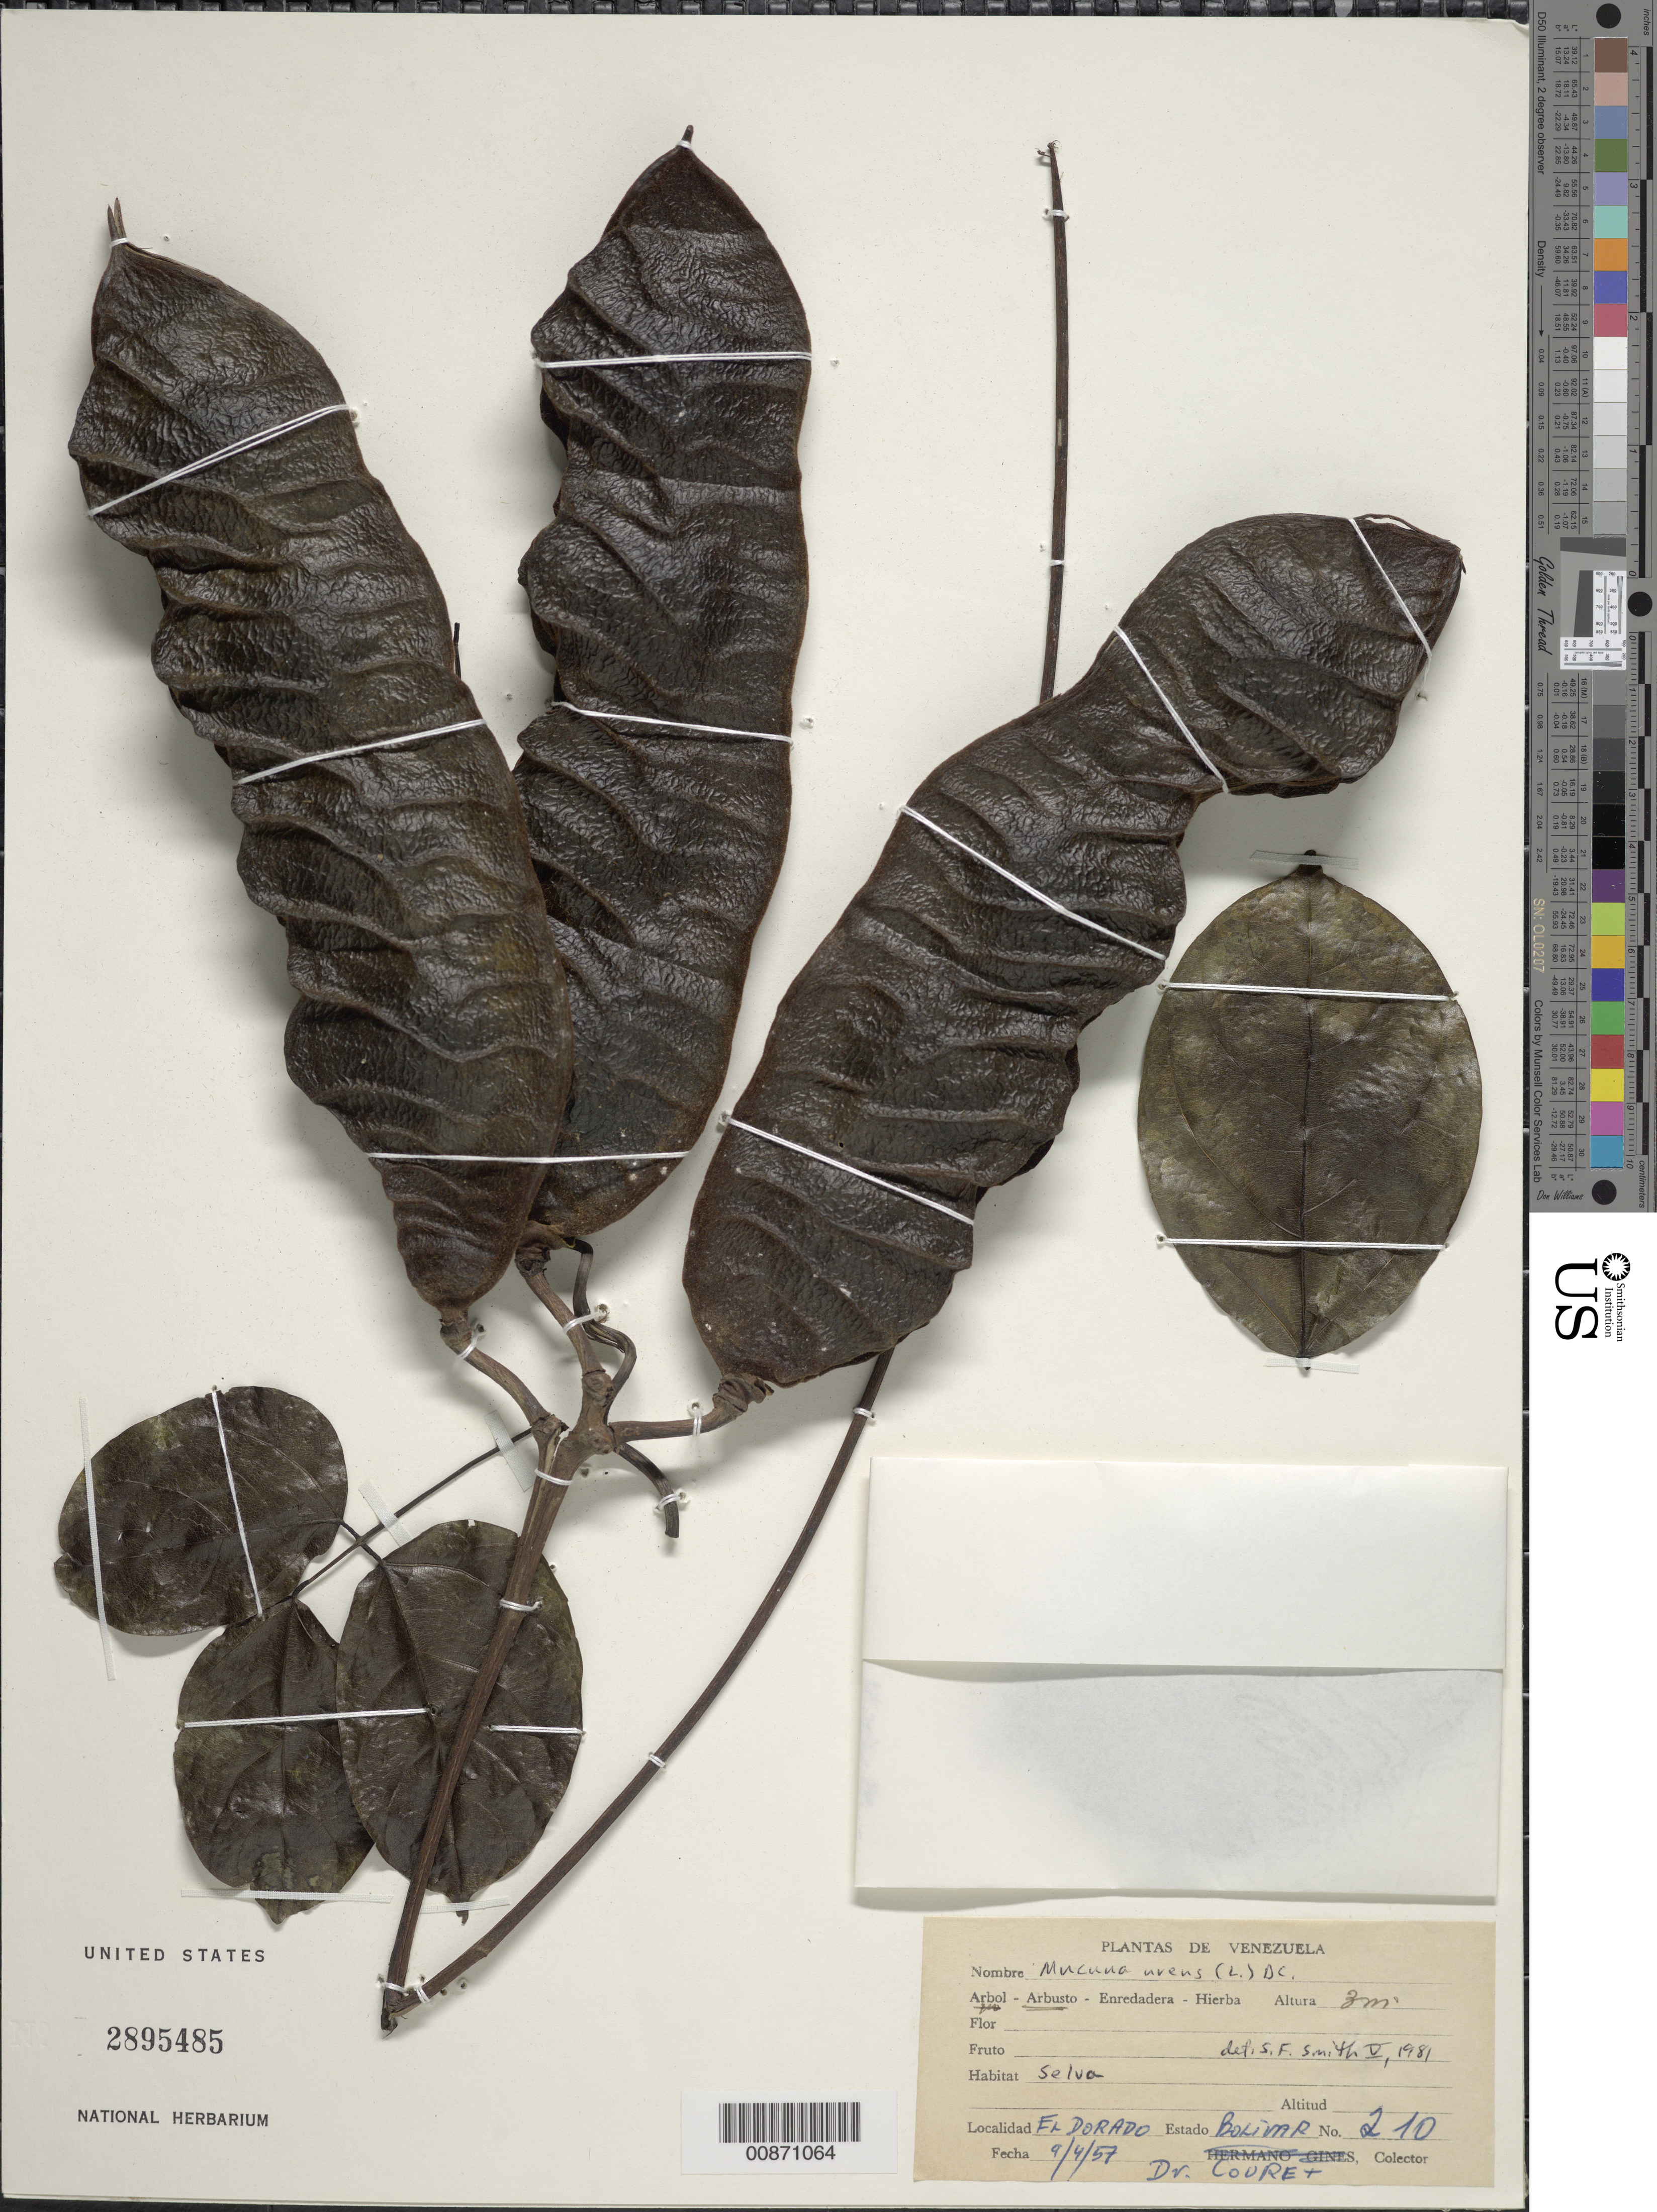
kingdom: Plantae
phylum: Tracheophyta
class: Magnoliopsida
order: Fabales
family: Fabaceae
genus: Mucuna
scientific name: Mucuna urens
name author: (L.) Medik.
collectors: -. Couret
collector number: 210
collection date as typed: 9-Apr-57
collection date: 1957-04-09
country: Venezuela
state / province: Bolívar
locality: El Dorado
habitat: Selva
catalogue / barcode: US 2895485